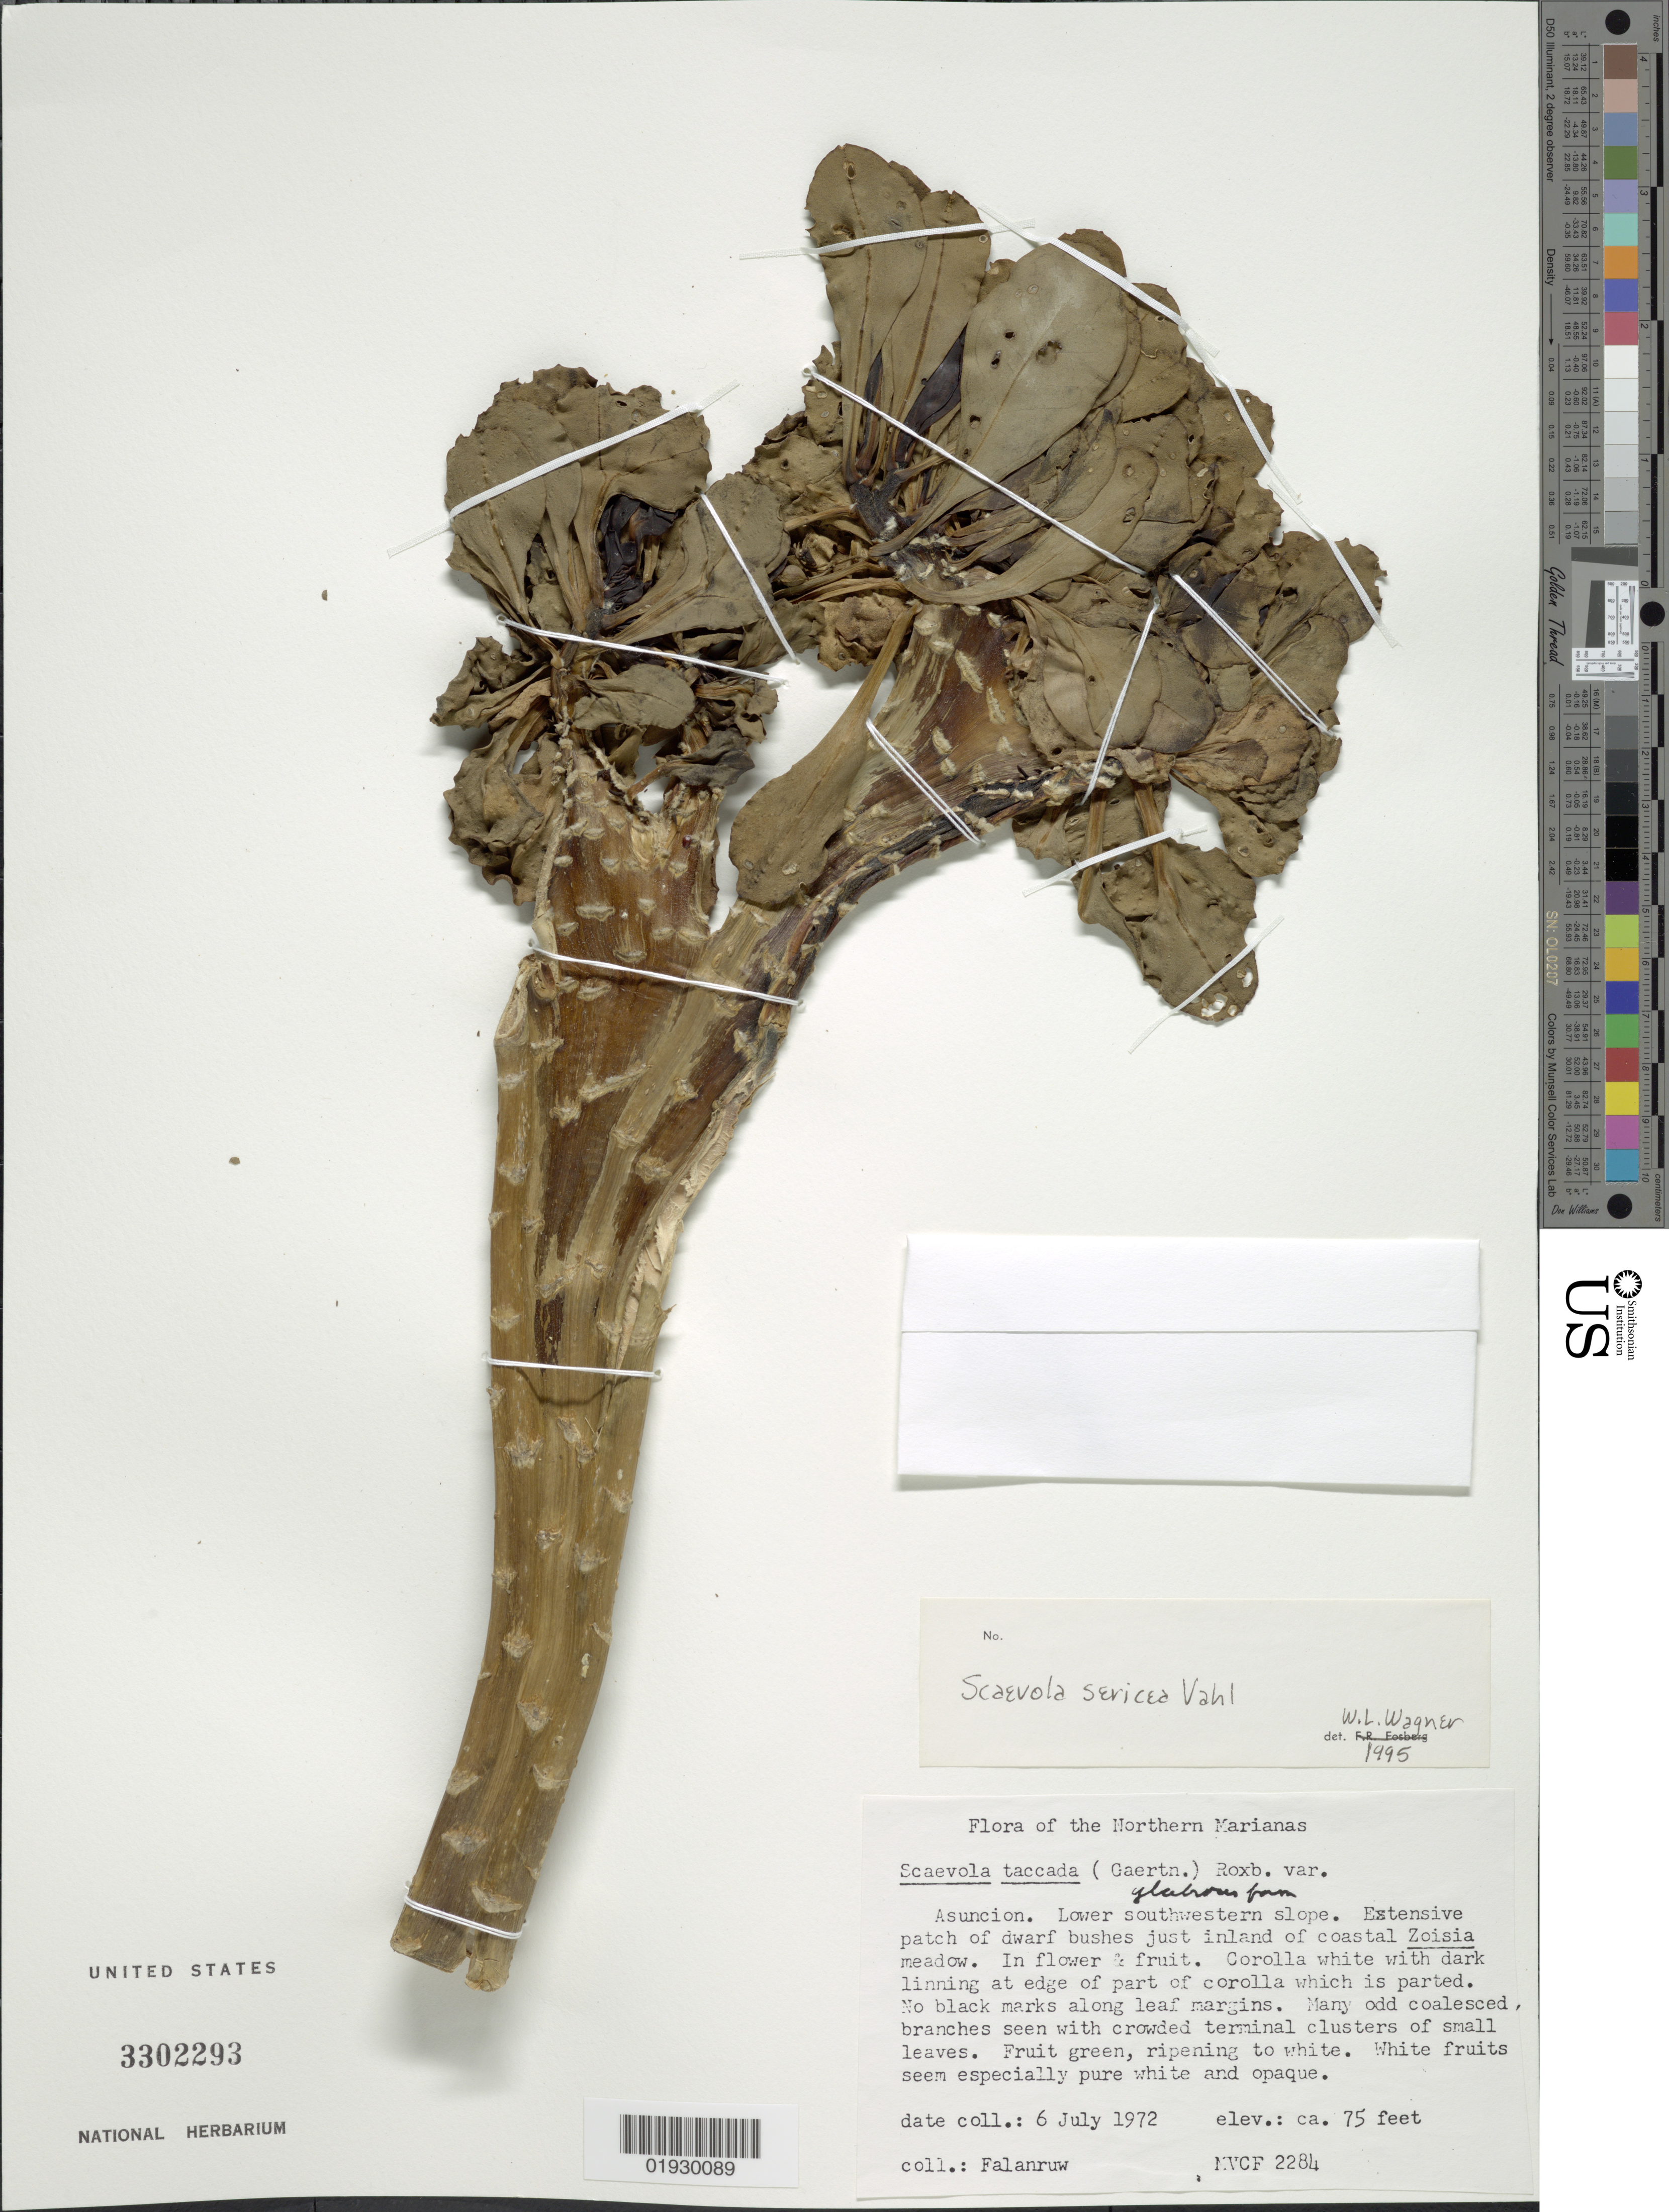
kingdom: Plantae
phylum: Tracheophyta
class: Magnoliopsida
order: Asterales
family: Goodeniaceae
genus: Scaevola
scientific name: Scaevola sericea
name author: Vahl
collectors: Falanruw, --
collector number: MCVF2284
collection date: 1972-07-06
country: Northern Mariana Islands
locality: Asuncion, Lower Southwestern slope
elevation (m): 23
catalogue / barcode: US 3302293